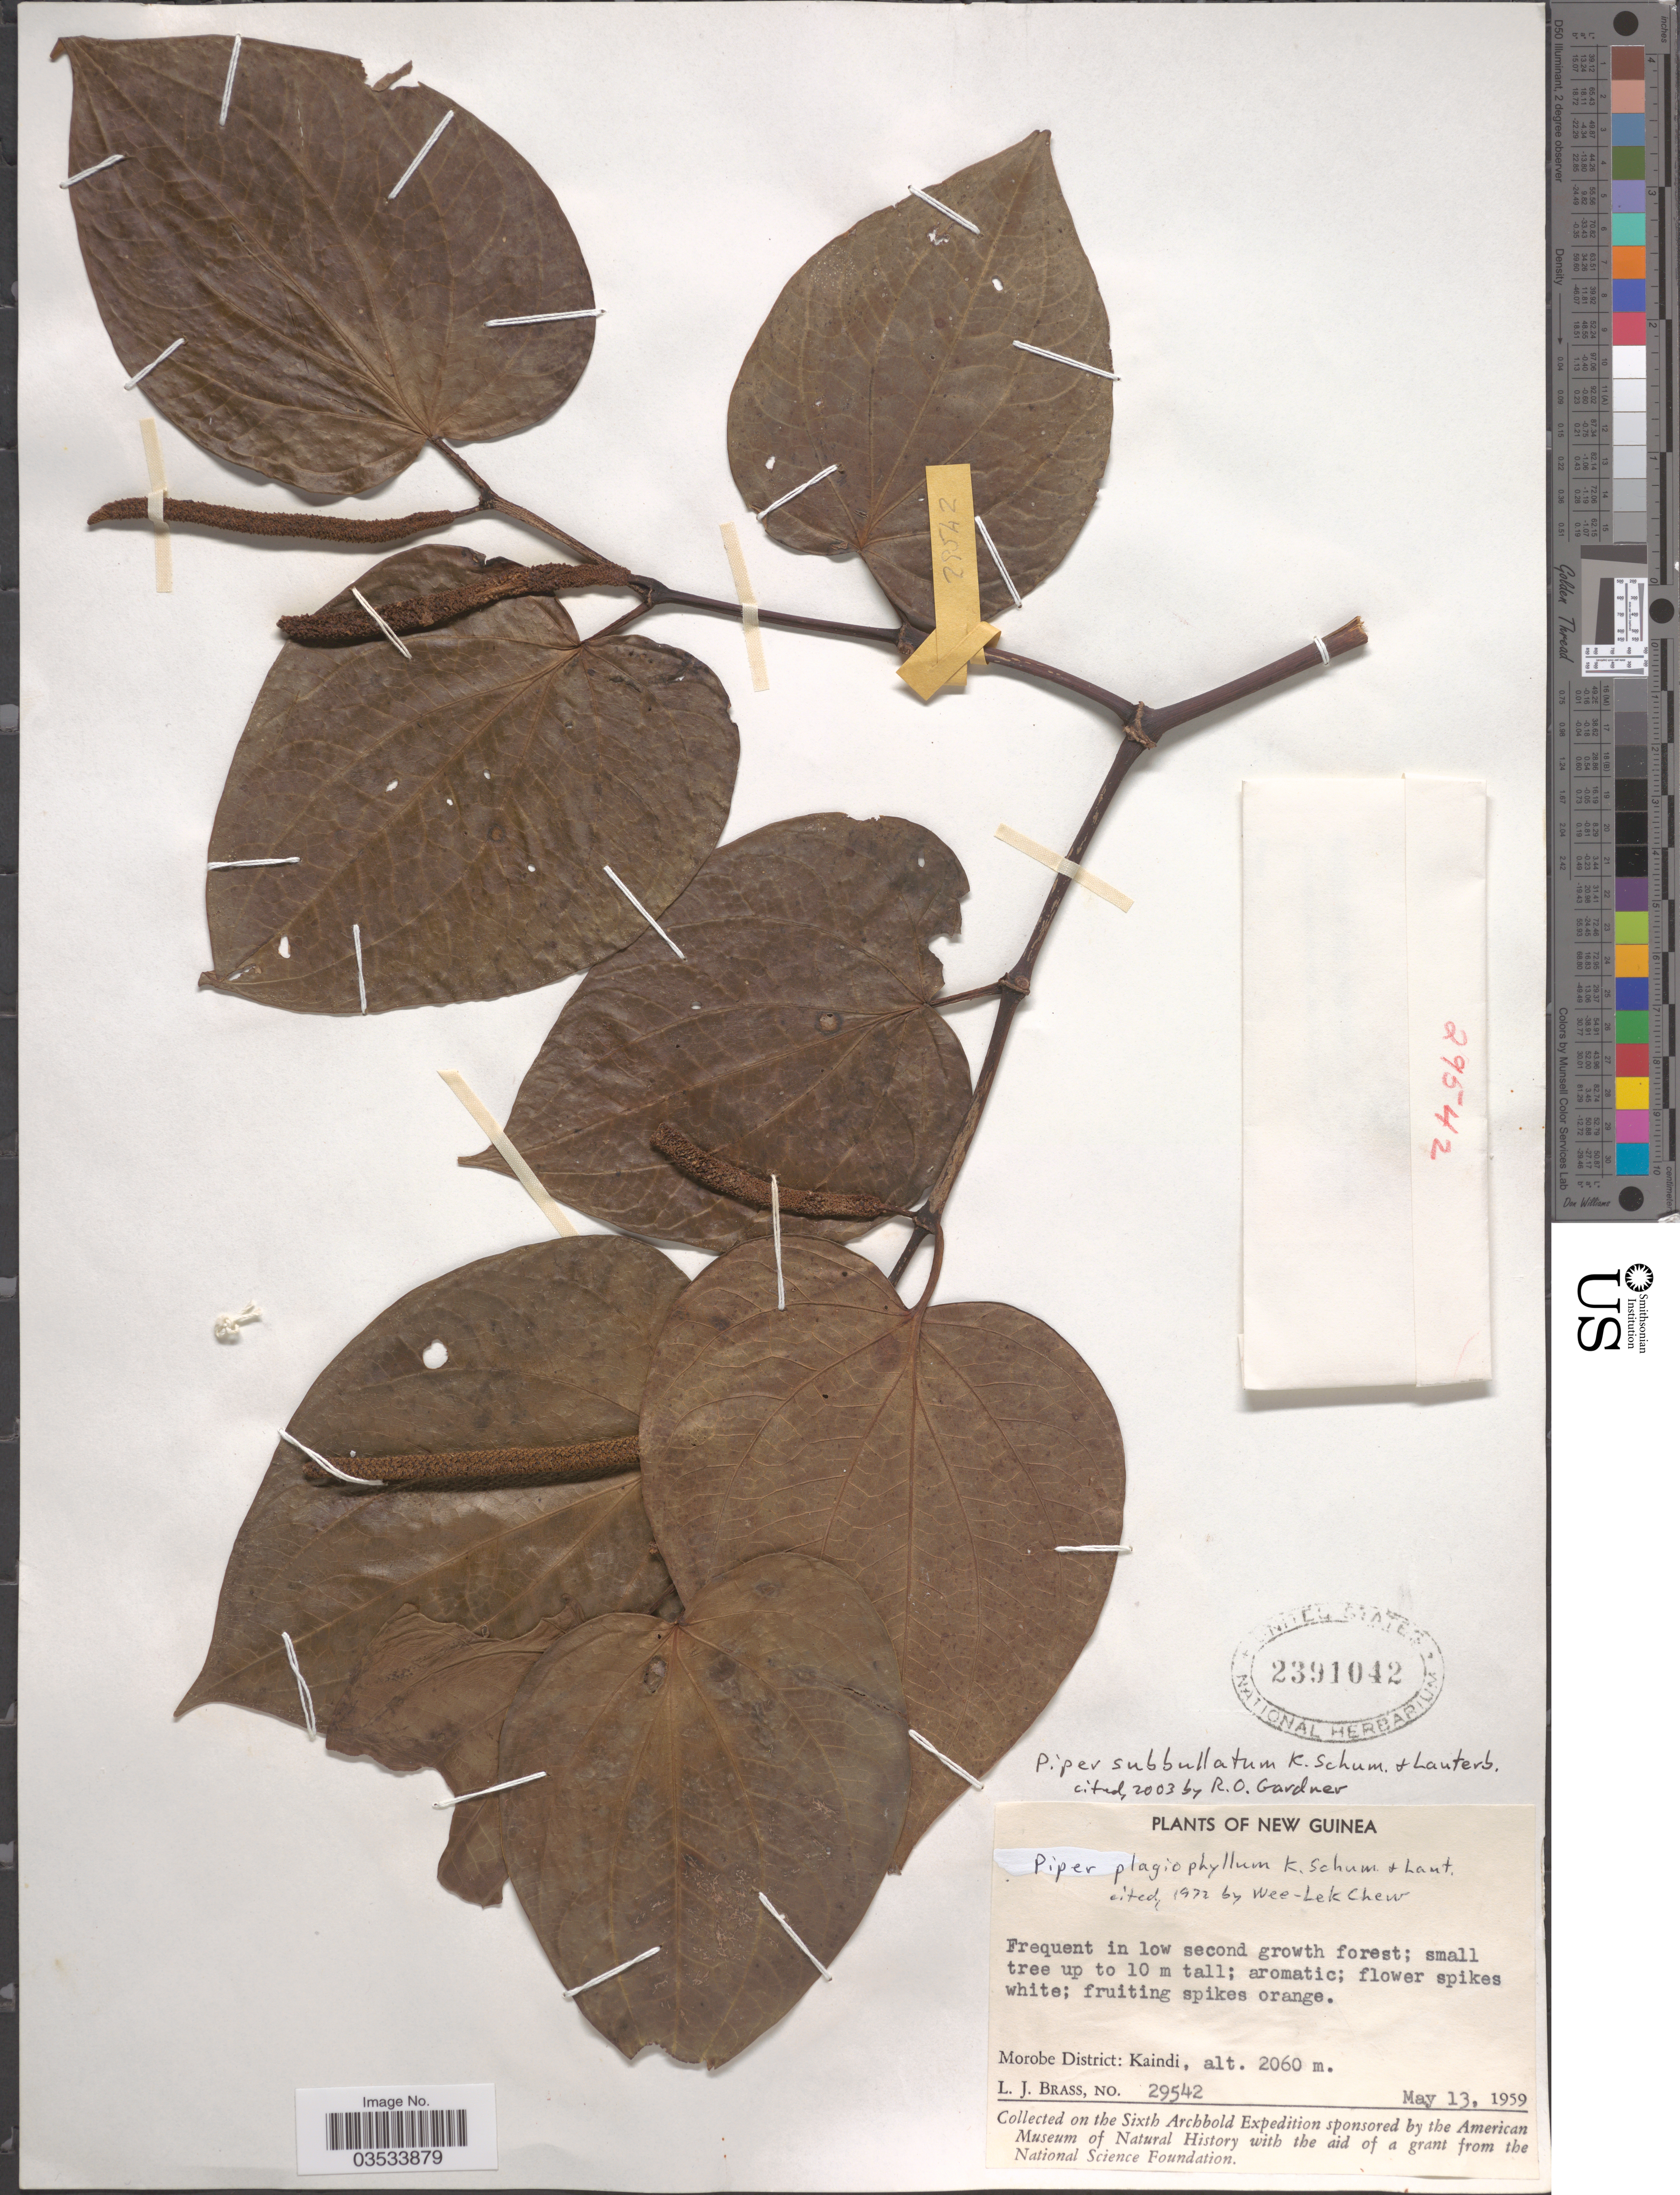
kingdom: Plantae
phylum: Tracheophyta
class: Magnoliopsida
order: Piperales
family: Piperaceae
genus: Piper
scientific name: Piper subbullatum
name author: K. Schum. & Lauterb.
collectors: L. J. Brass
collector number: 29542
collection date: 1959-05-13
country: Papua New Guinea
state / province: Morobe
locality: New Guinea. Morobe District: Kaindi.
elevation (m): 2060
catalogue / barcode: US 2391042